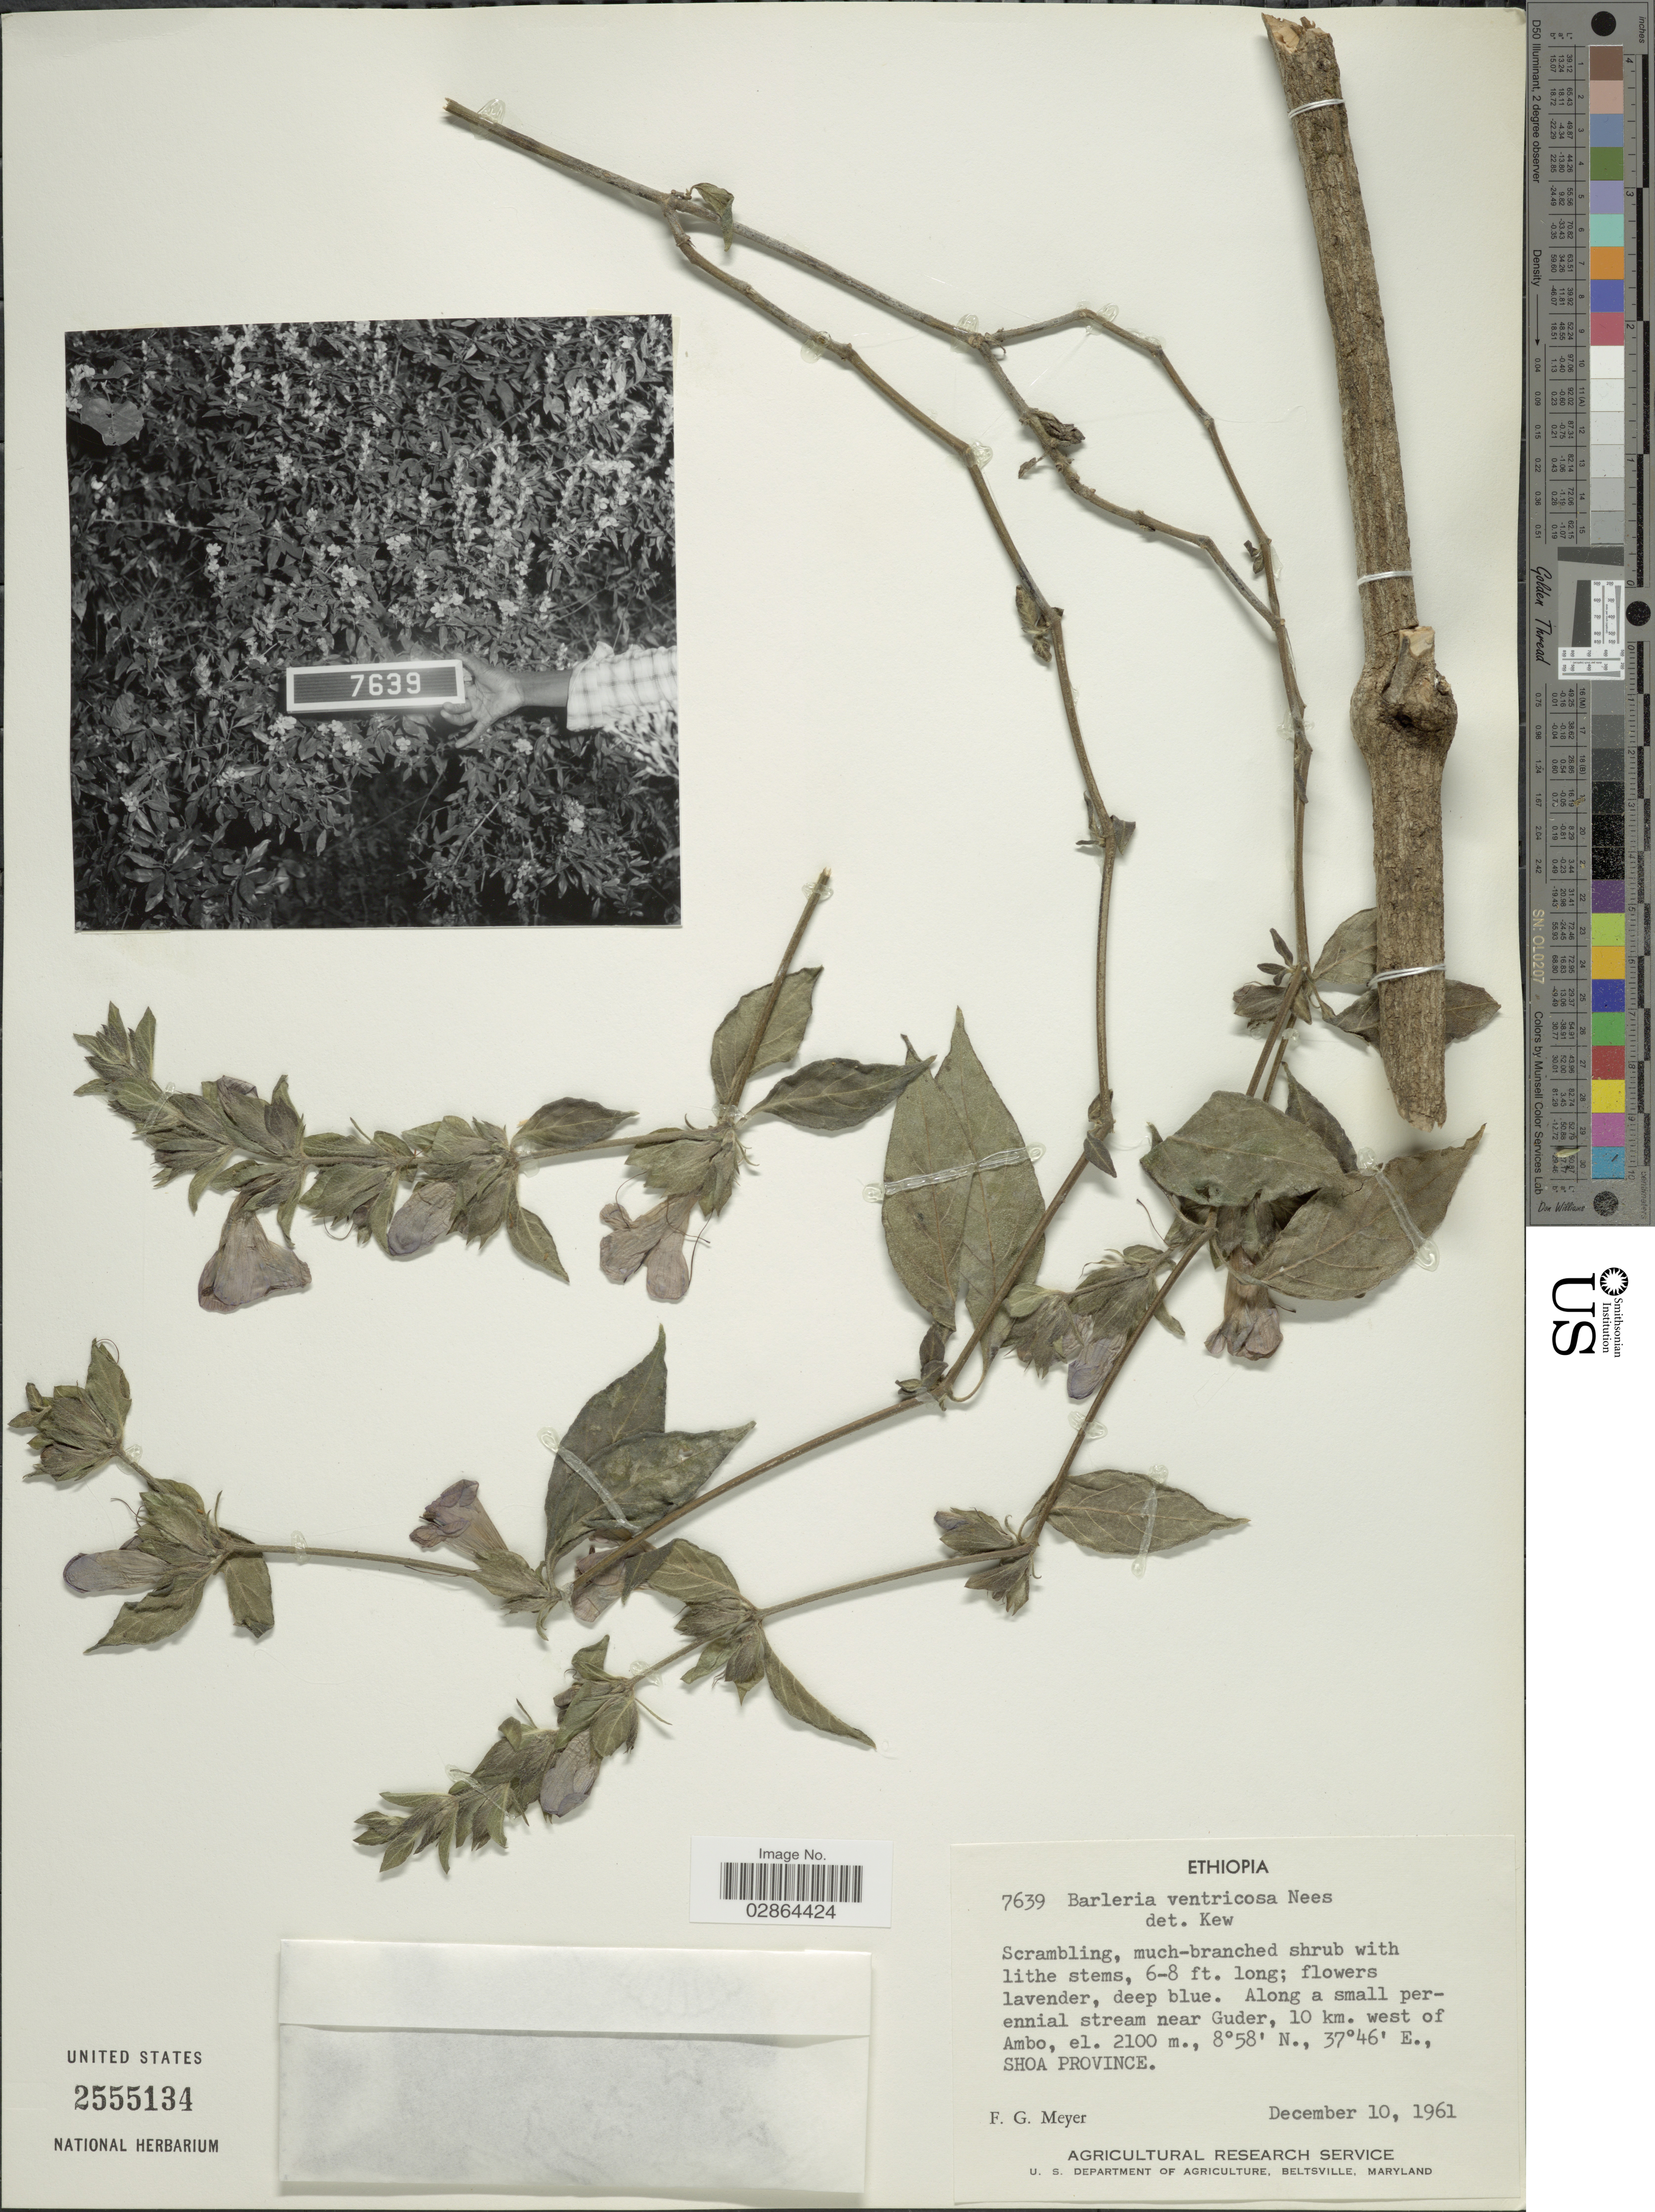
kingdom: Plantae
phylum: Tracheophyta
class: Magnoliopsida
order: Lamiales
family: Acanthaceae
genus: Barleria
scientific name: Barleria ventricosa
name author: Hochst. ex Nees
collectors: F. G. Meyer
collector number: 7639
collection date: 1961-12-10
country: Ethiopia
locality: Along a small perennial stream near Guder, 10 km. west of Ambo. Shoa Province.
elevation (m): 2100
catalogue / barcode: US 2555134